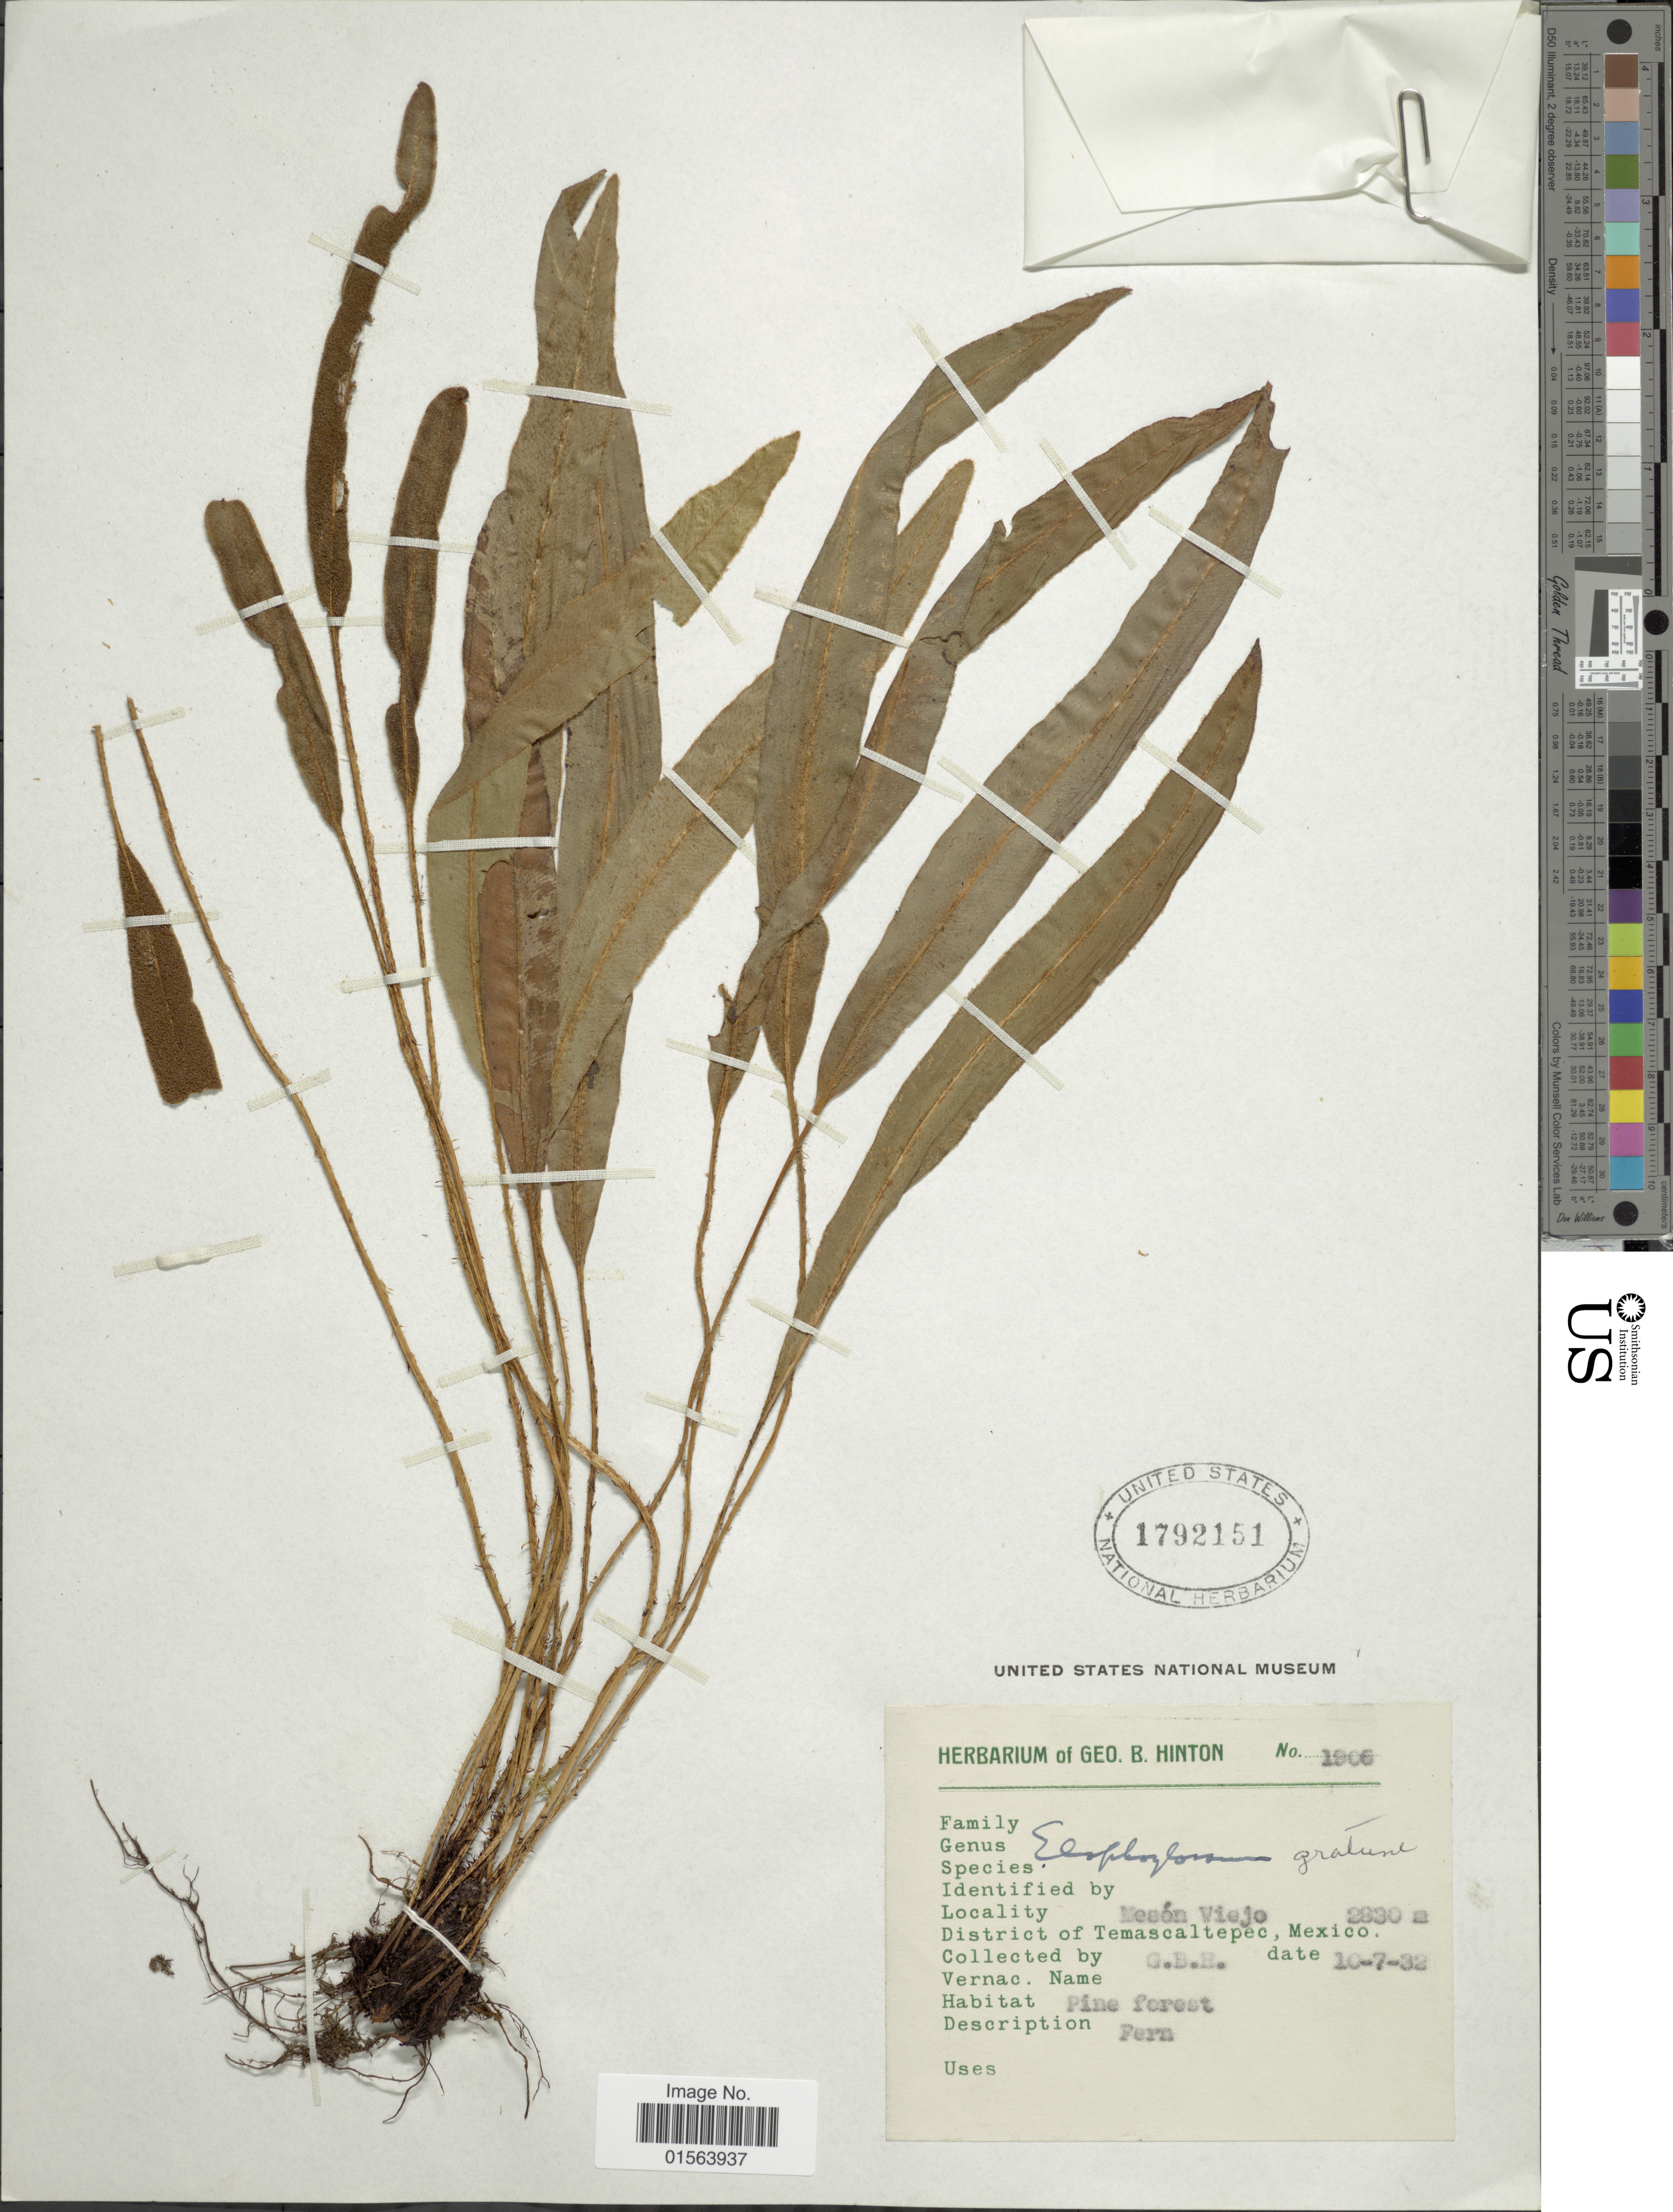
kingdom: Plantae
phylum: Tracheophyta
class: Polypodiopsida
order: Polypodiales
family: Dryopteridaceae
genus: Elaphoglossum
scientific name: Elaphoglossum gratum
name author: (Fée) T. Moore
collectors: G. B. Hinton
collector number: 1906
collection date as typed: Transcribed d/m/y: 10/7/32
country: Mexico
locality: Meson Viejo, District of Temascaltepec, Mexico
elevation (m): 2830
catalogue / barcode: US 1792151